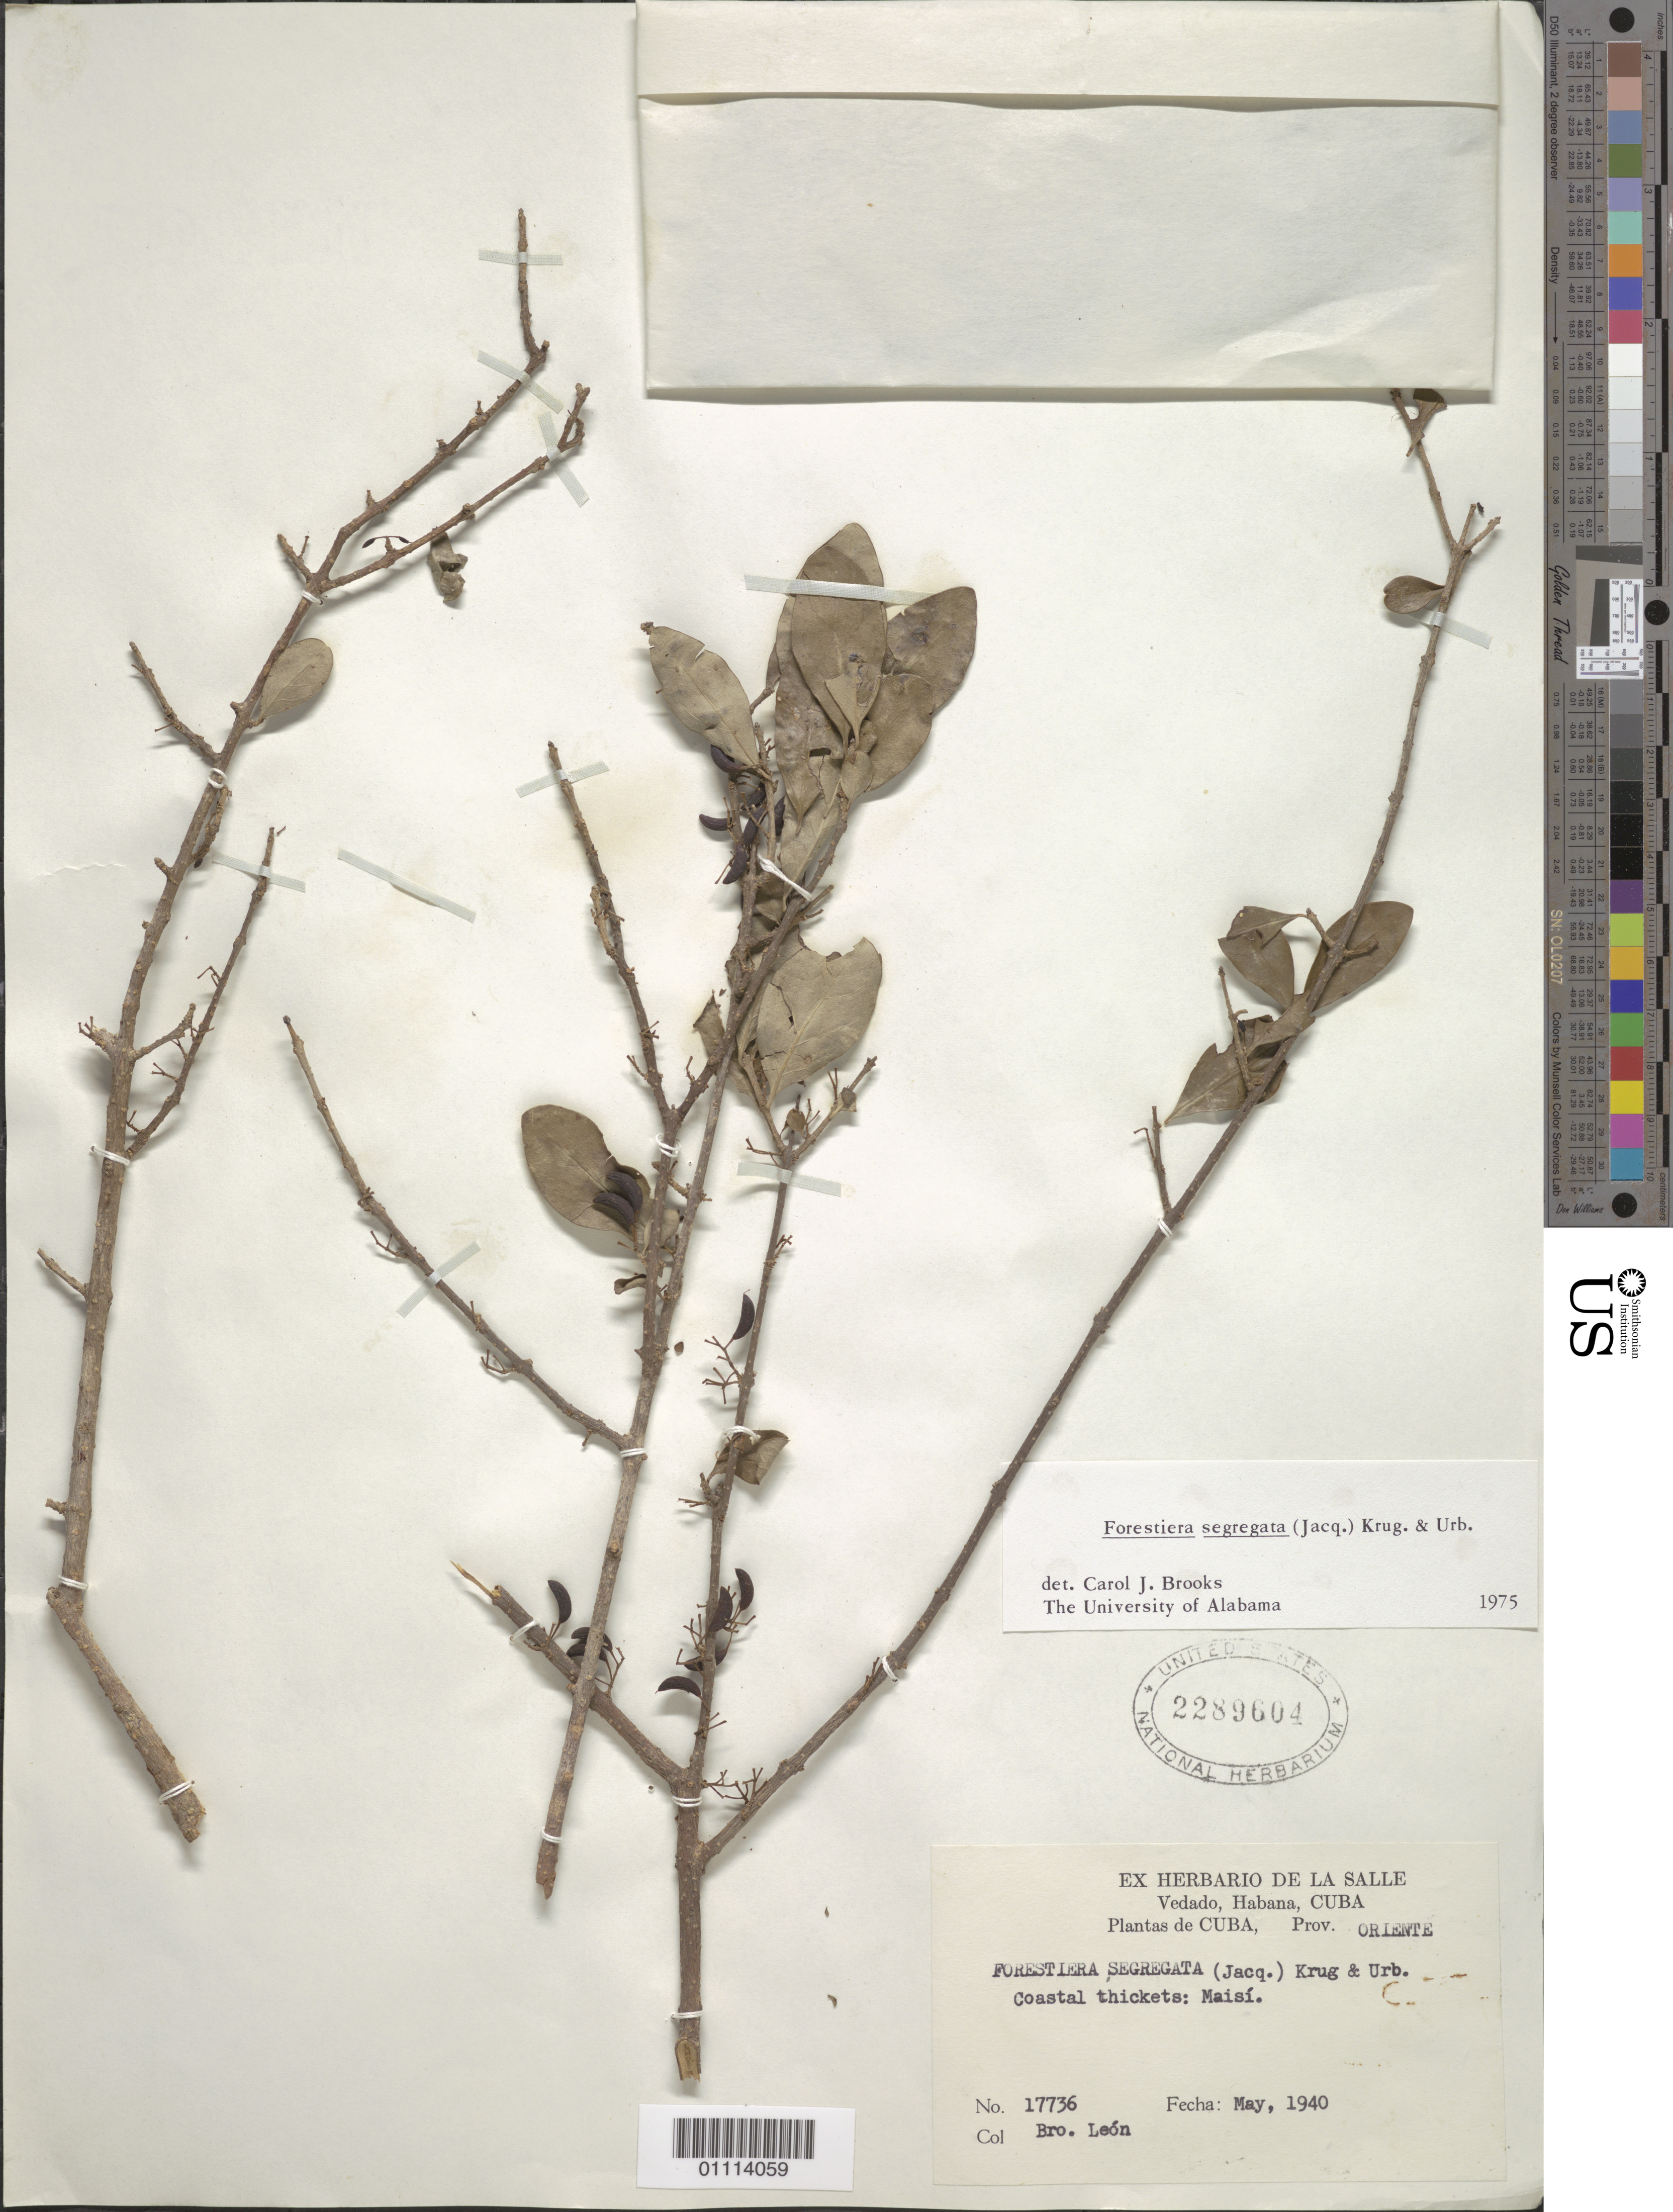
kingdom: Plantae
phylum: Tracheophyta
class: Magnoliopsida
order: Lamiales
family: Oleaceae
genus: Forestiera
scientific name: Forestiera segregata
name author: (Jacq.) Krug & Urb.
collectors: Bro. León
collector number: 17736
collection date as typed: May 1940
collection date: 1940-05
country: Cuba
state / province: Guantánamo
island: Cuba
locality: Coastal thickets: Maisi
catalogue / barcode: US 2289604